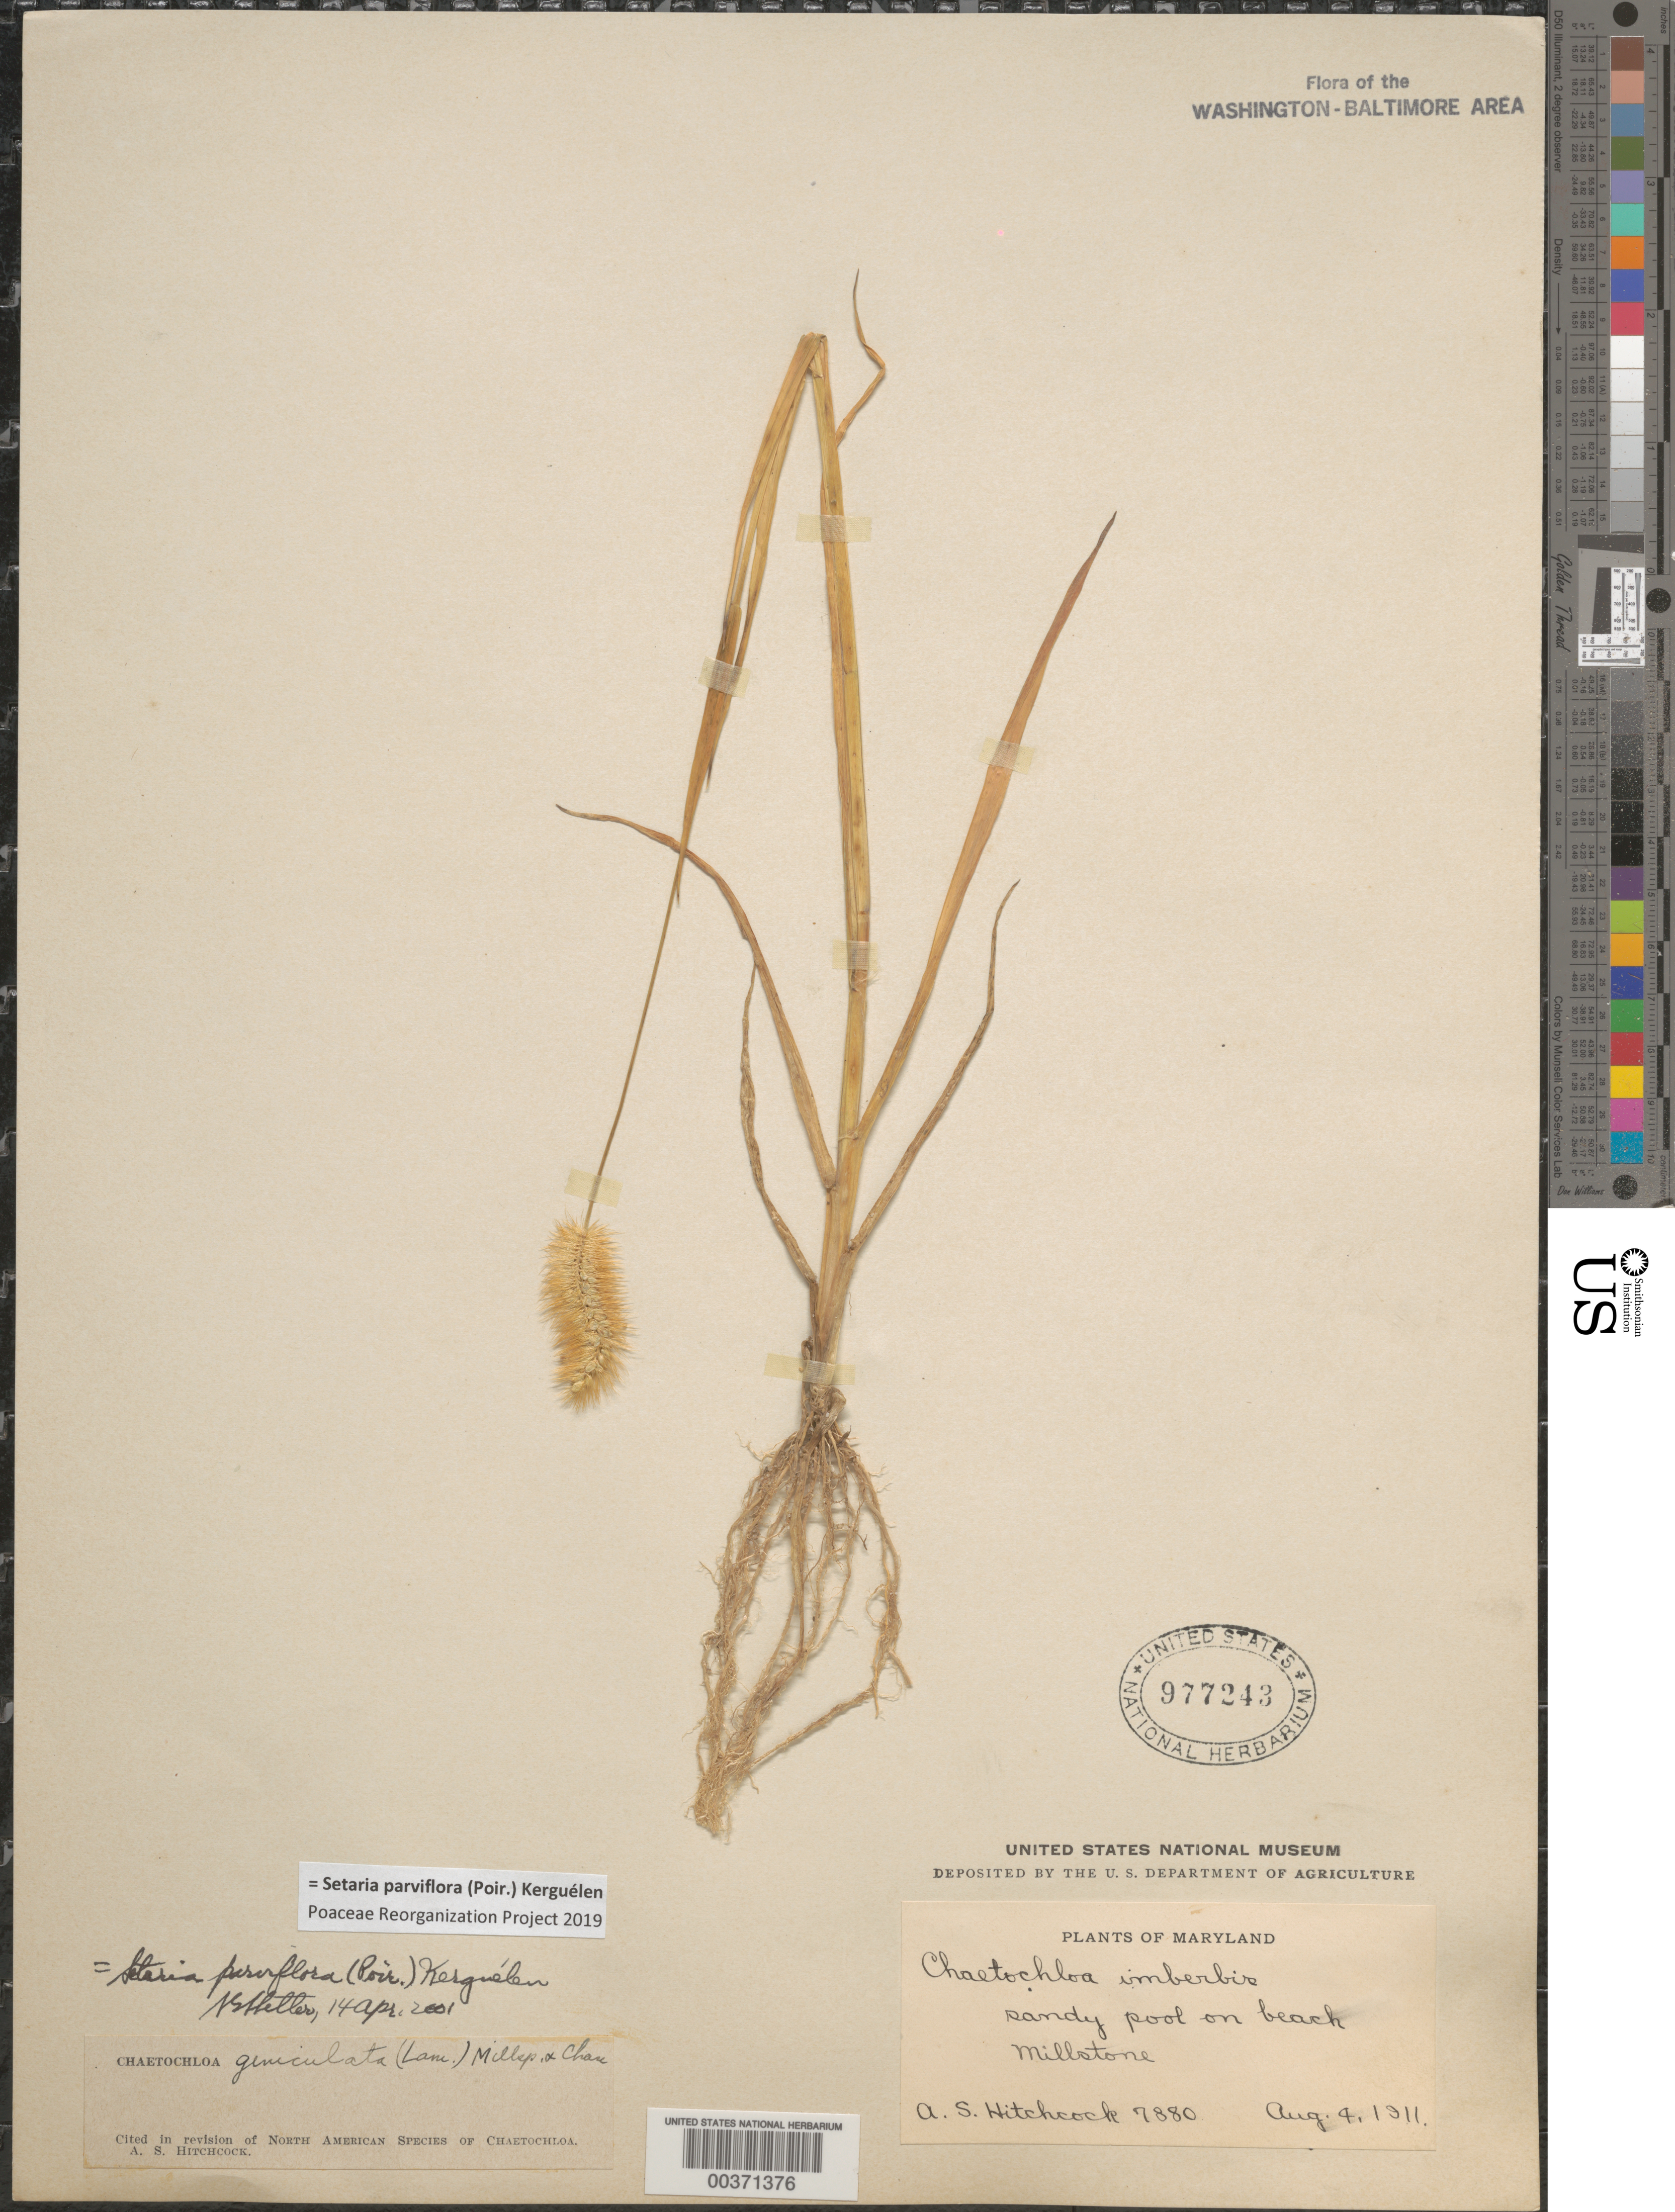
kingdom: Plantae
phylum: Tracheophyta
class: Liliopsida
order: Poales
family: Poaceae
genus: Setaria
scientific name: Setaria parviflora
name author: (Poir.) Kerguélen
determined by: Shetler, Stanwyn G., (US), NMNH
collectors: A. S. Hitchcock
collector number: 7880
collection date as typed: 04 Aug 1911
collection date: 1911-08-04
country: United States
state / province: Maryland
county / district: St. Mary's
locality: Millstone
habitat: Sandy pool on beach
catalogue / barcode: US 977243